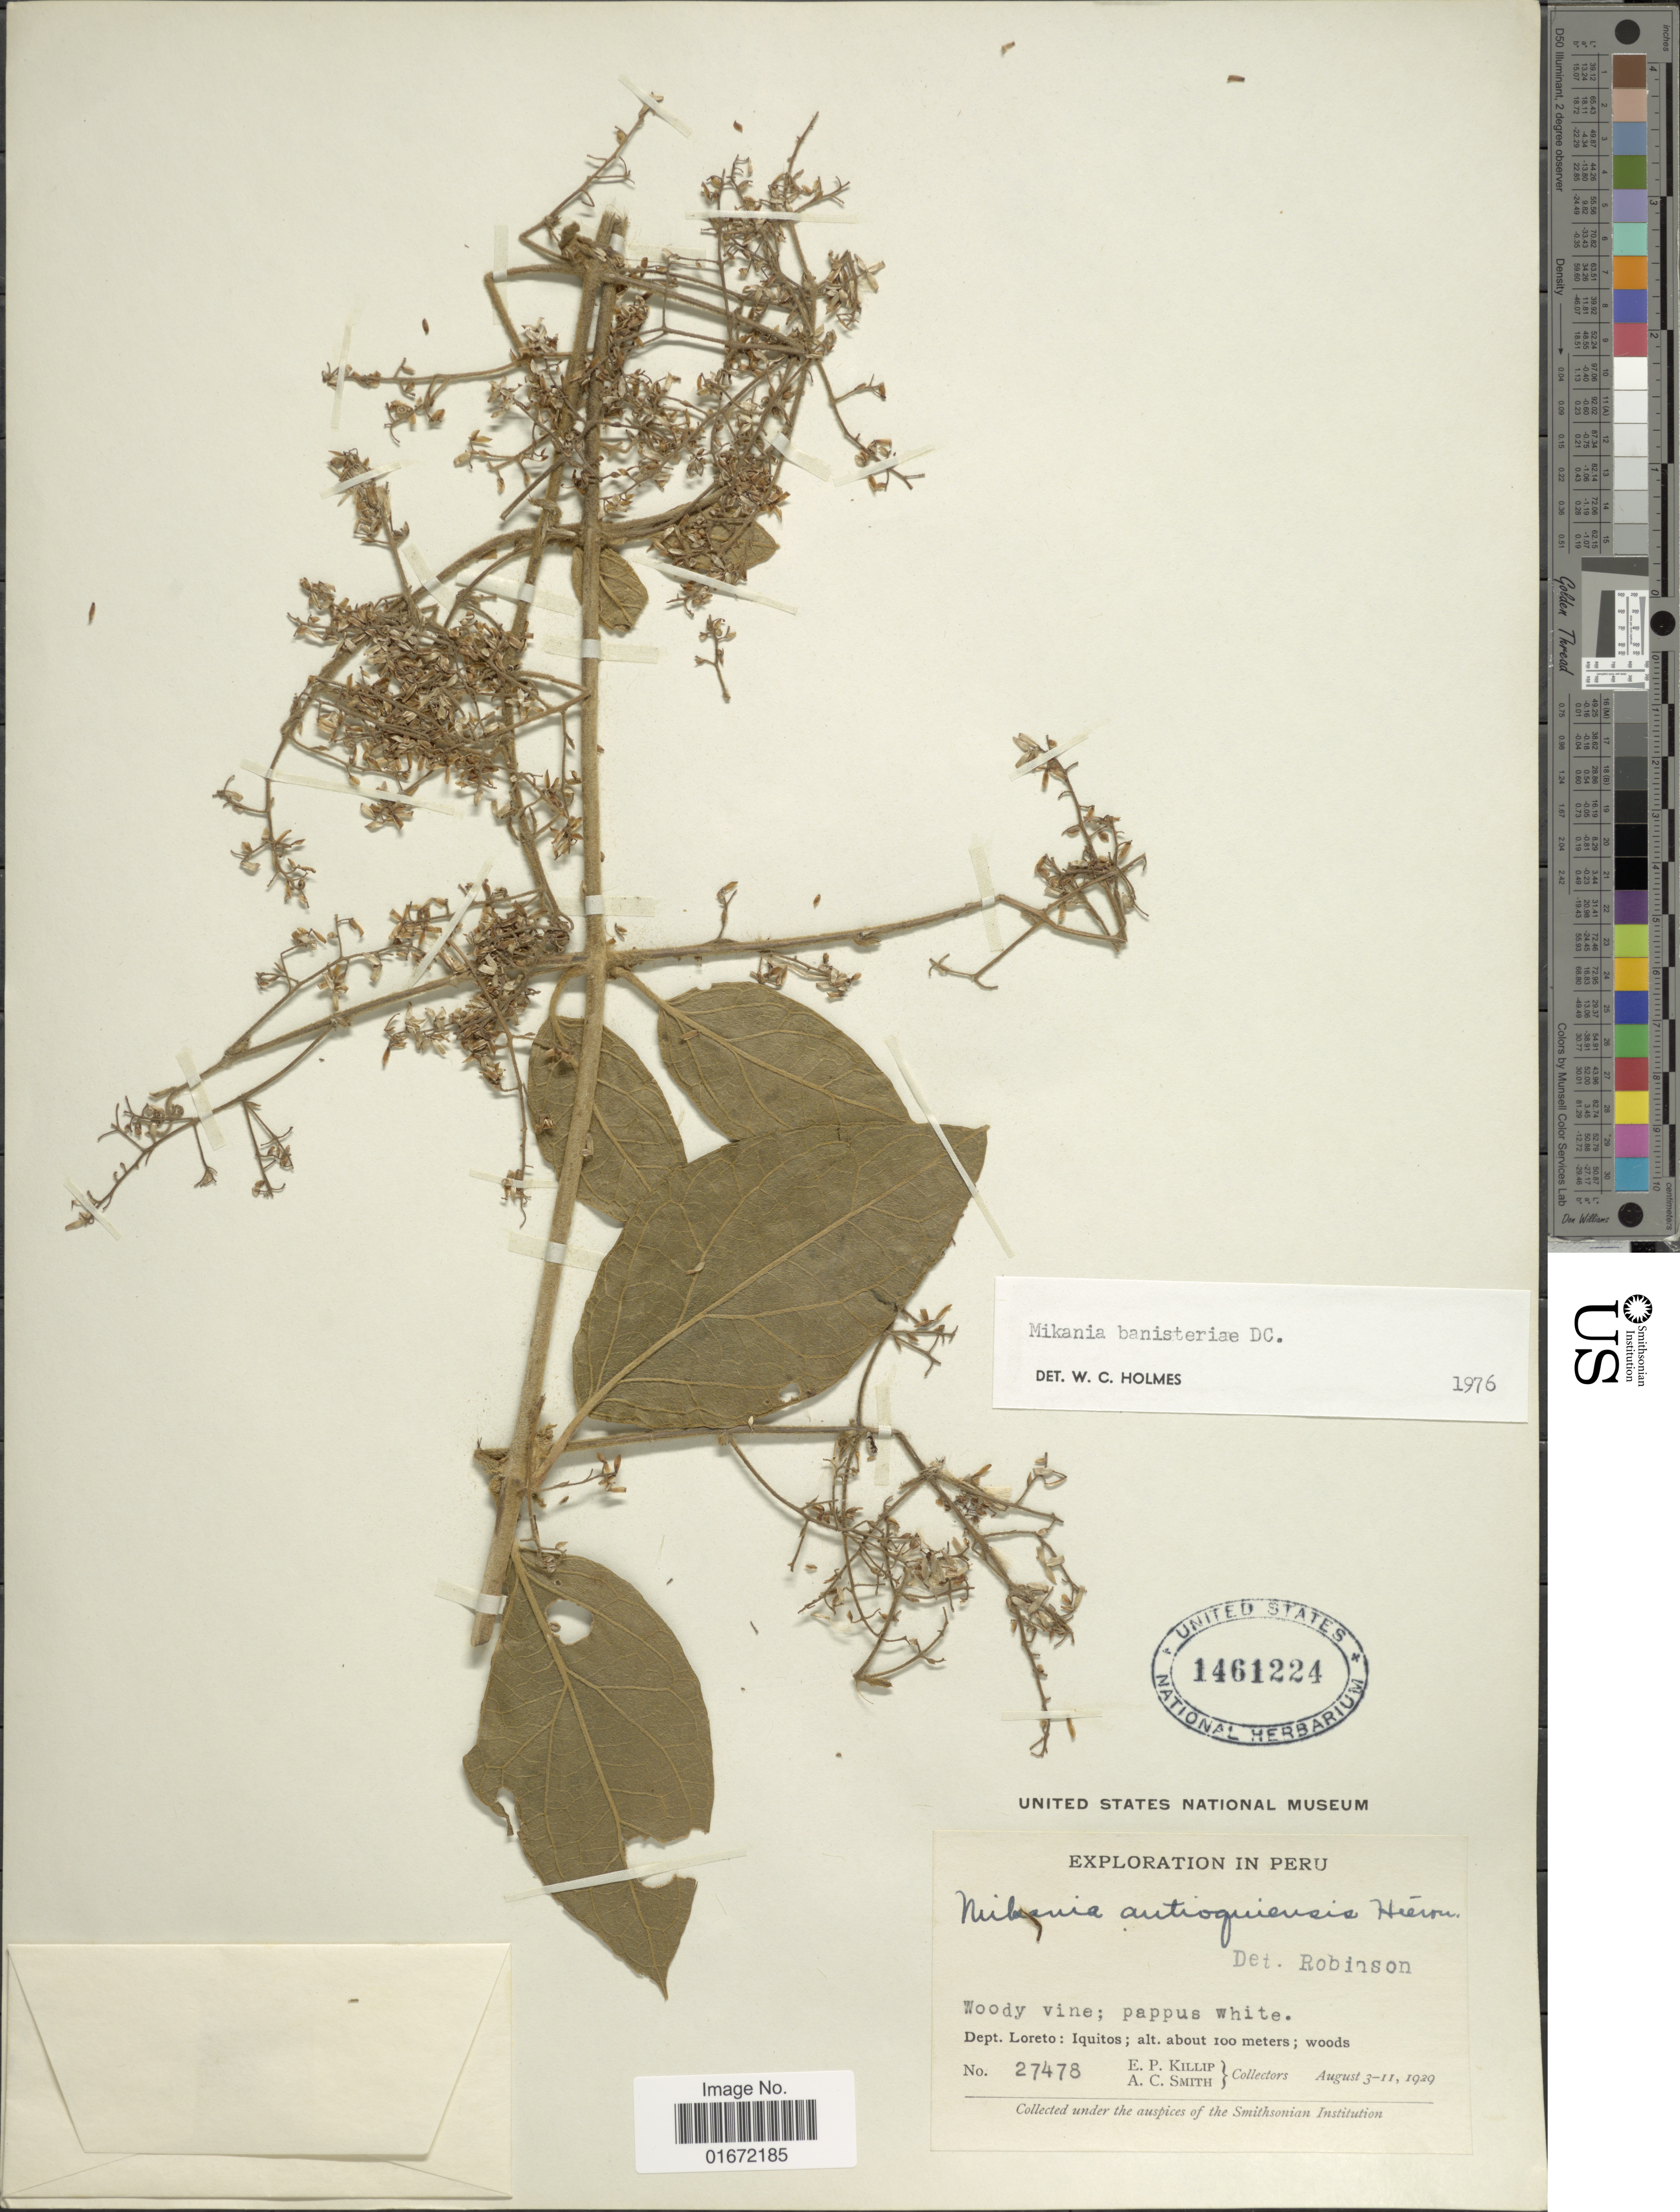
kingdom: Plantae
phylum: Tracheophyta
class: Magnoliopsida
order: Asterales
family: Asteraceae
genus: Mikania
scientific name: Mikania banisteriae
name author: DC.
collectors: E. P. Killip & A. C. Smith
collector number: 27478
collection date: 1929-08-03/1929-08-11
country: Peru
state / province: Loreto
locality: Dept. Loreto: Iquitos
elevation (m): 1000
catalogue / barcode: US 1461224